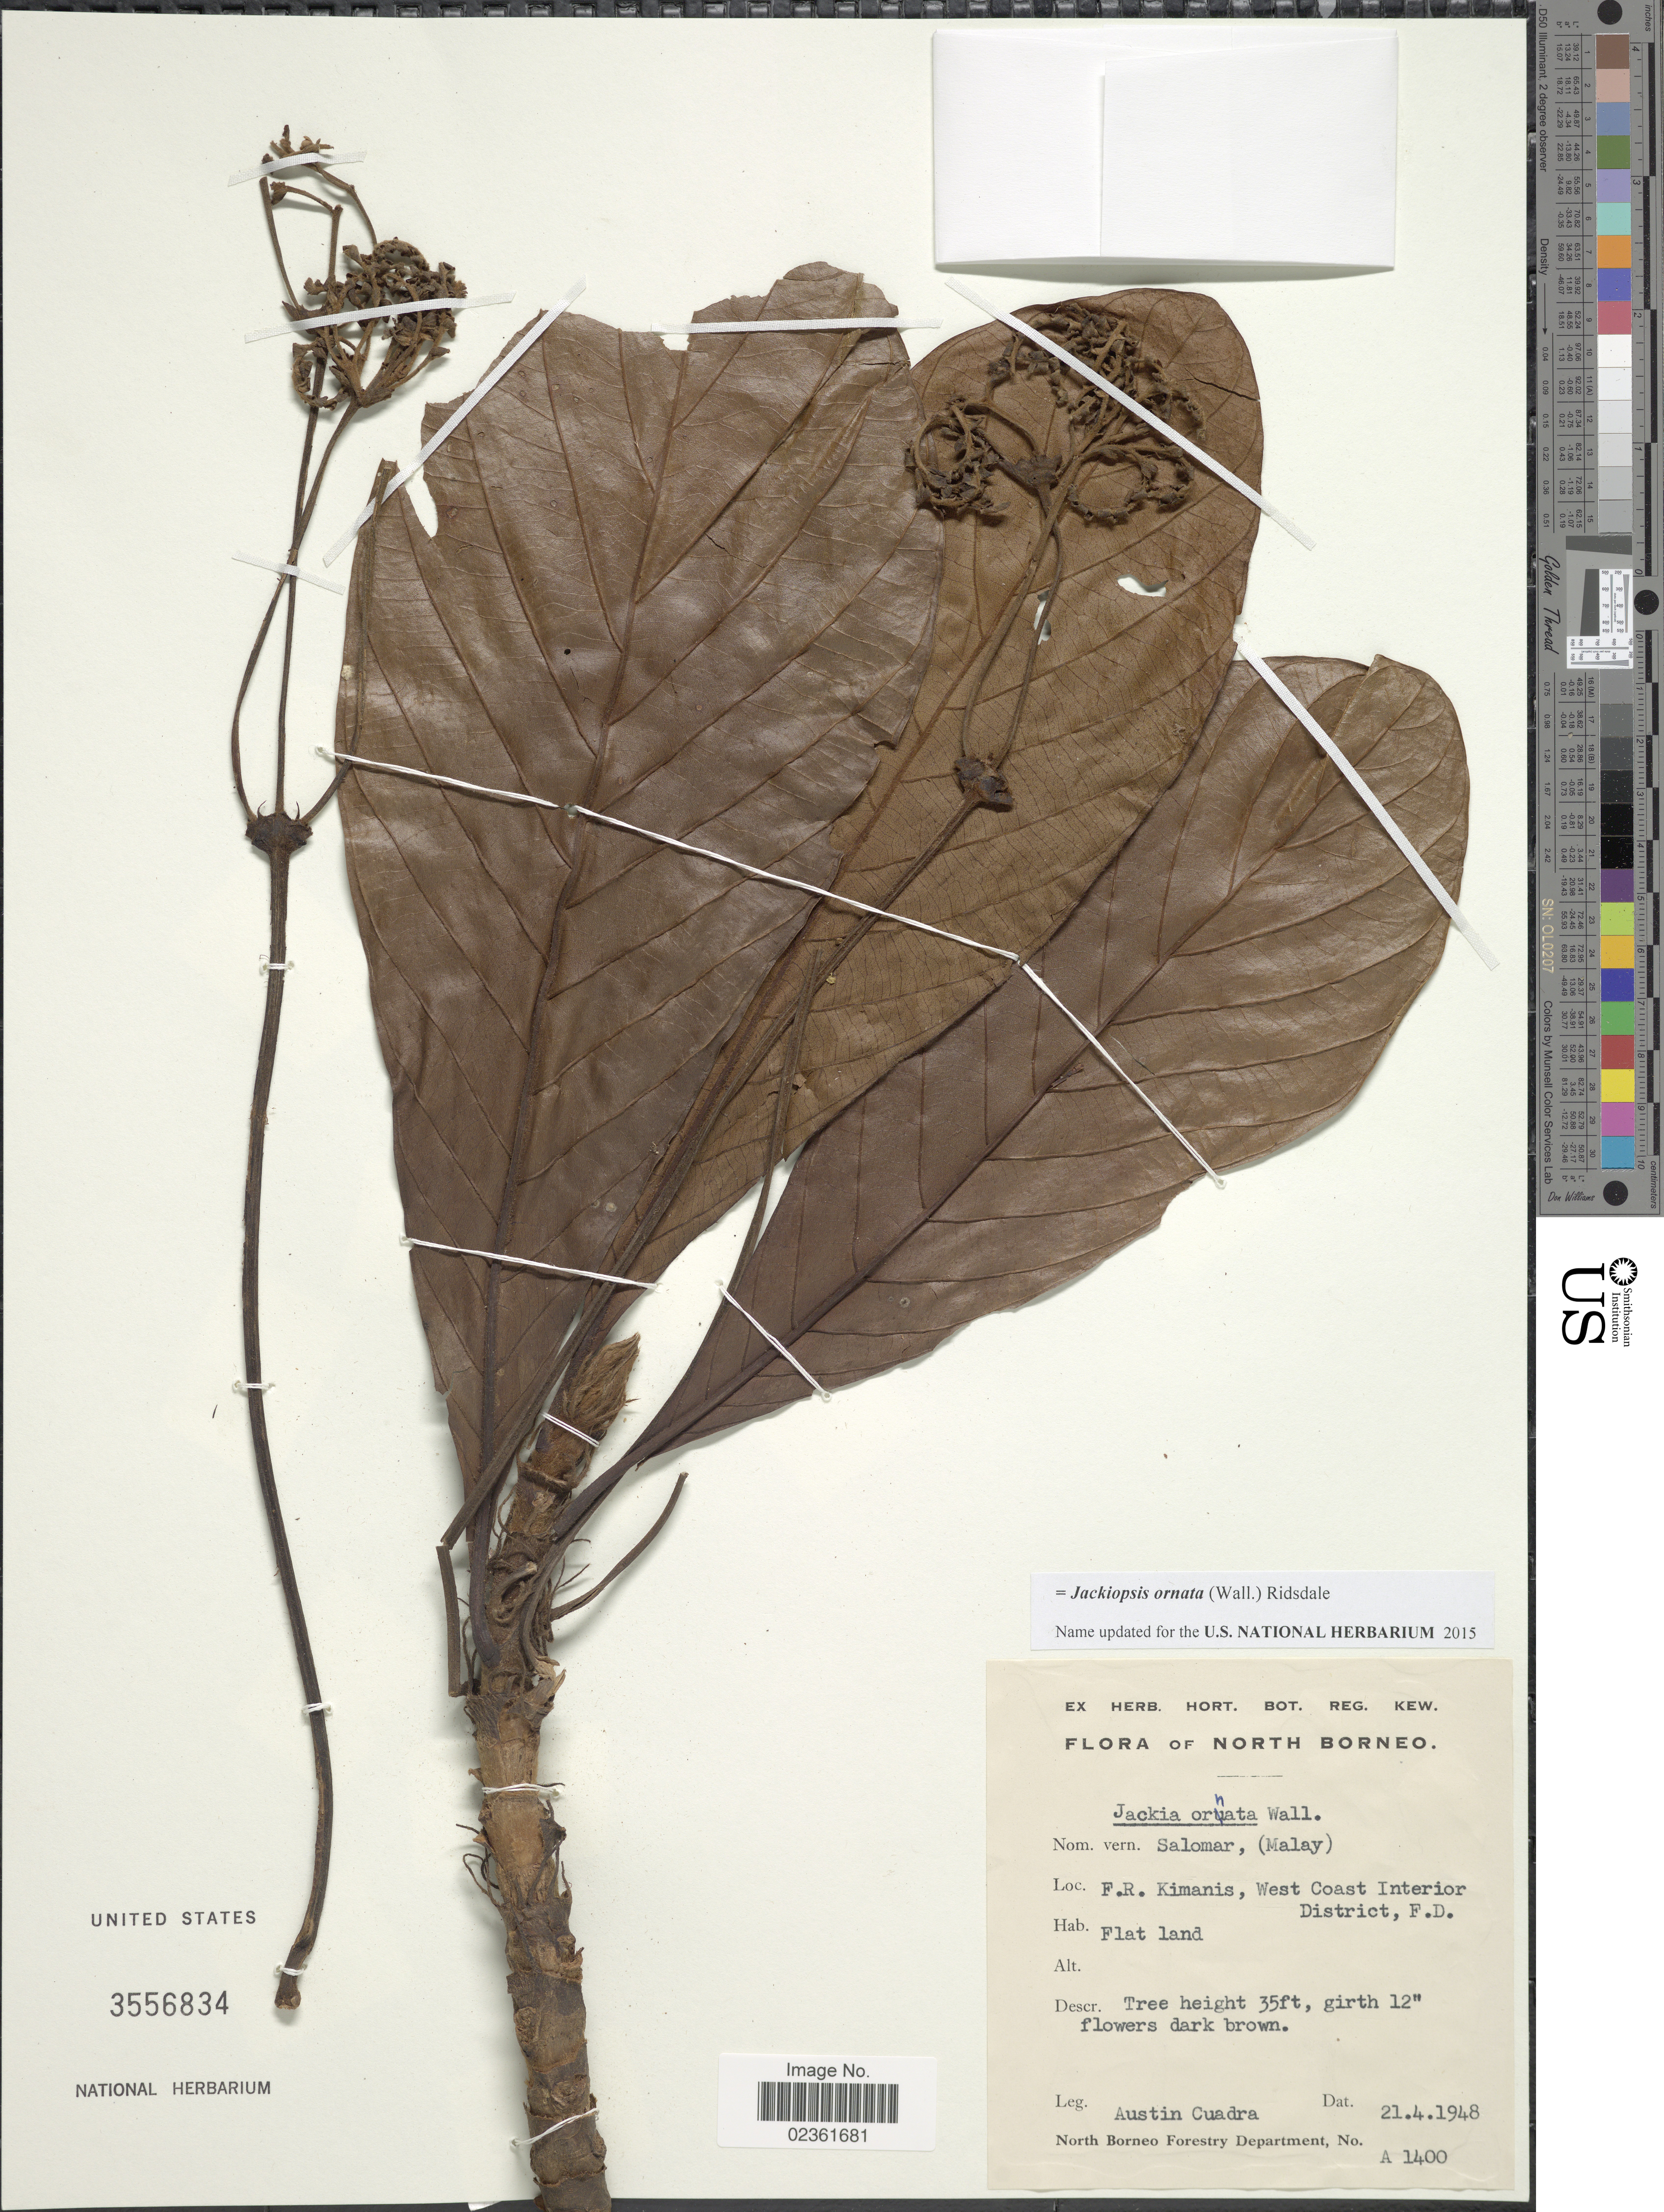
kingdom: Plantae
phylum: Tracheophyta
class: Magnoliopsida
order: Gentianales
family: Rubiaceae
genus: Jackiopsis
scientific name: Jackiopsis ornata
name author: (Wall.) Ridsdale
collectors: A. Cuadra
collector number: A 1400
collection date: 1948-04-21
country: Malaysia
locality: North Borneo, F.R. Kimanis, West Coast Interior District, F.D. Flat land.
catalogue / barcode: US 3556834